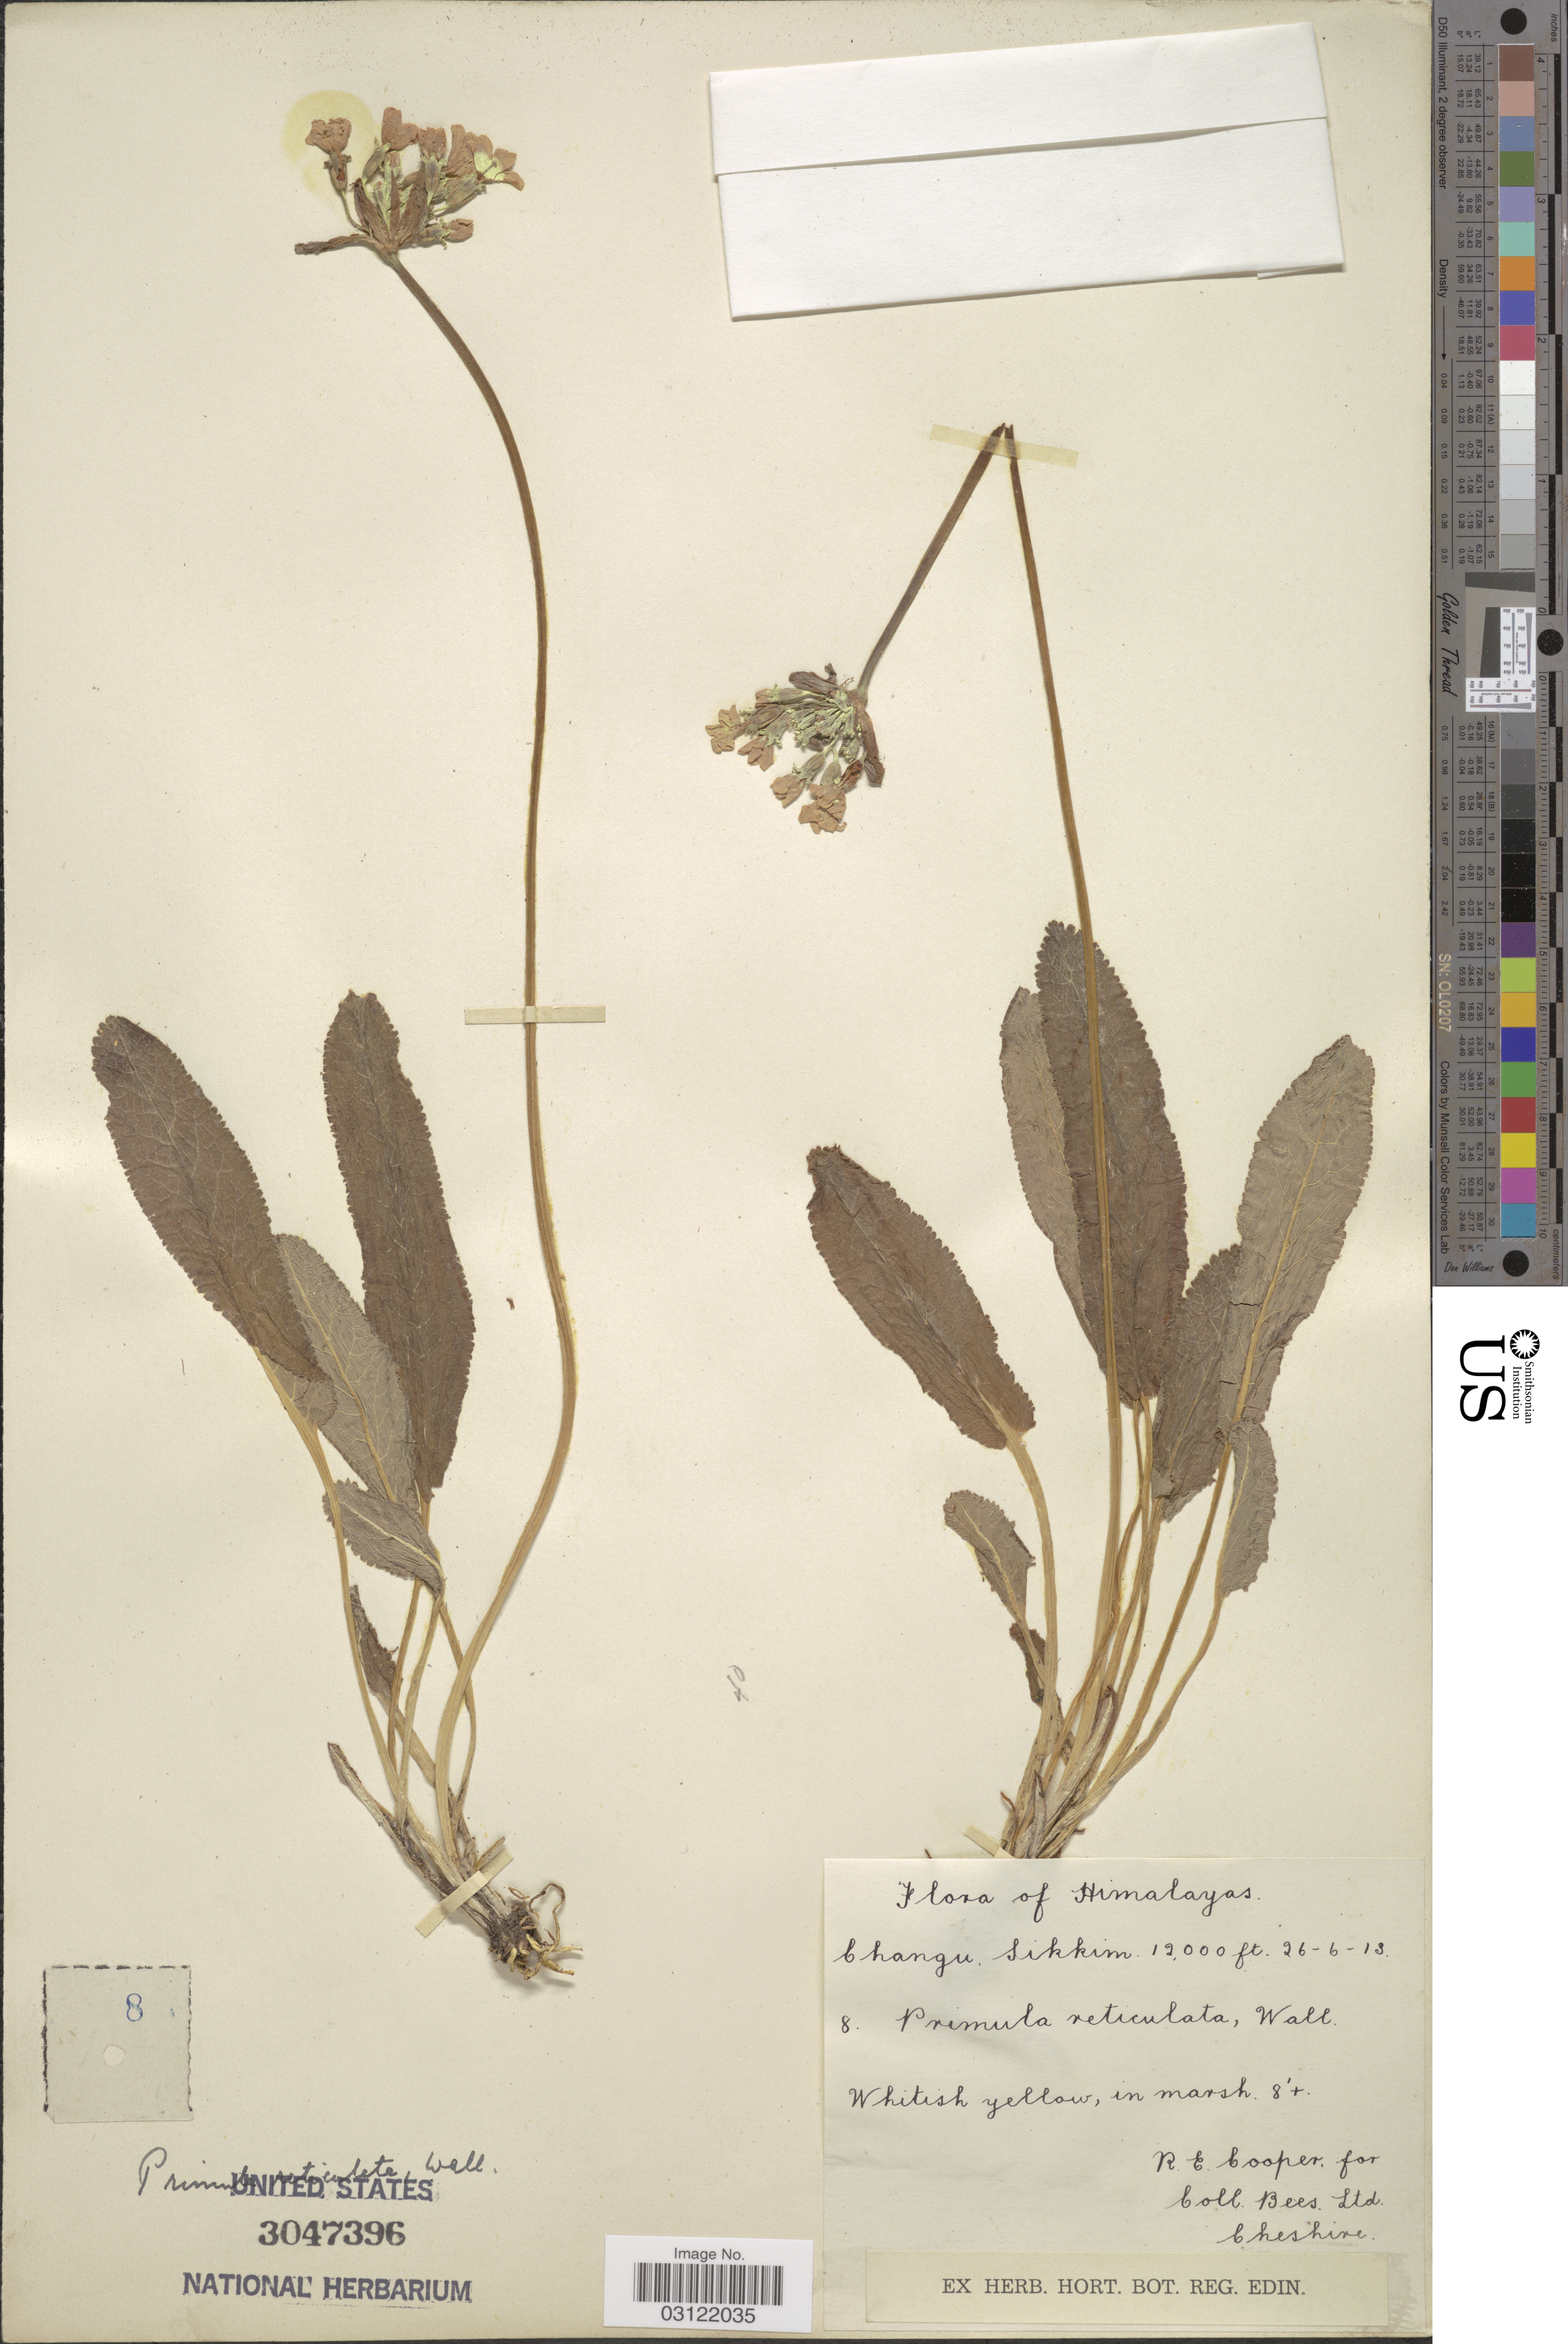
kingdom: Plantae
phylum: Tracheophyta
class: Magnoliopsida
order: Ericales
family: Primulaceae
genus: Primula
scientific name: Primula reticulata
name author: Wall.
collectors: R. E. Cooper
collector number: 8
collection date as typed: Transcribed d/m/y: 26/6/13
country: India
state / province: Sikkim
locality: Himalayas. Changu. Sikkim.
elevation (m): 3658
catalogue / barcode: US 3047396